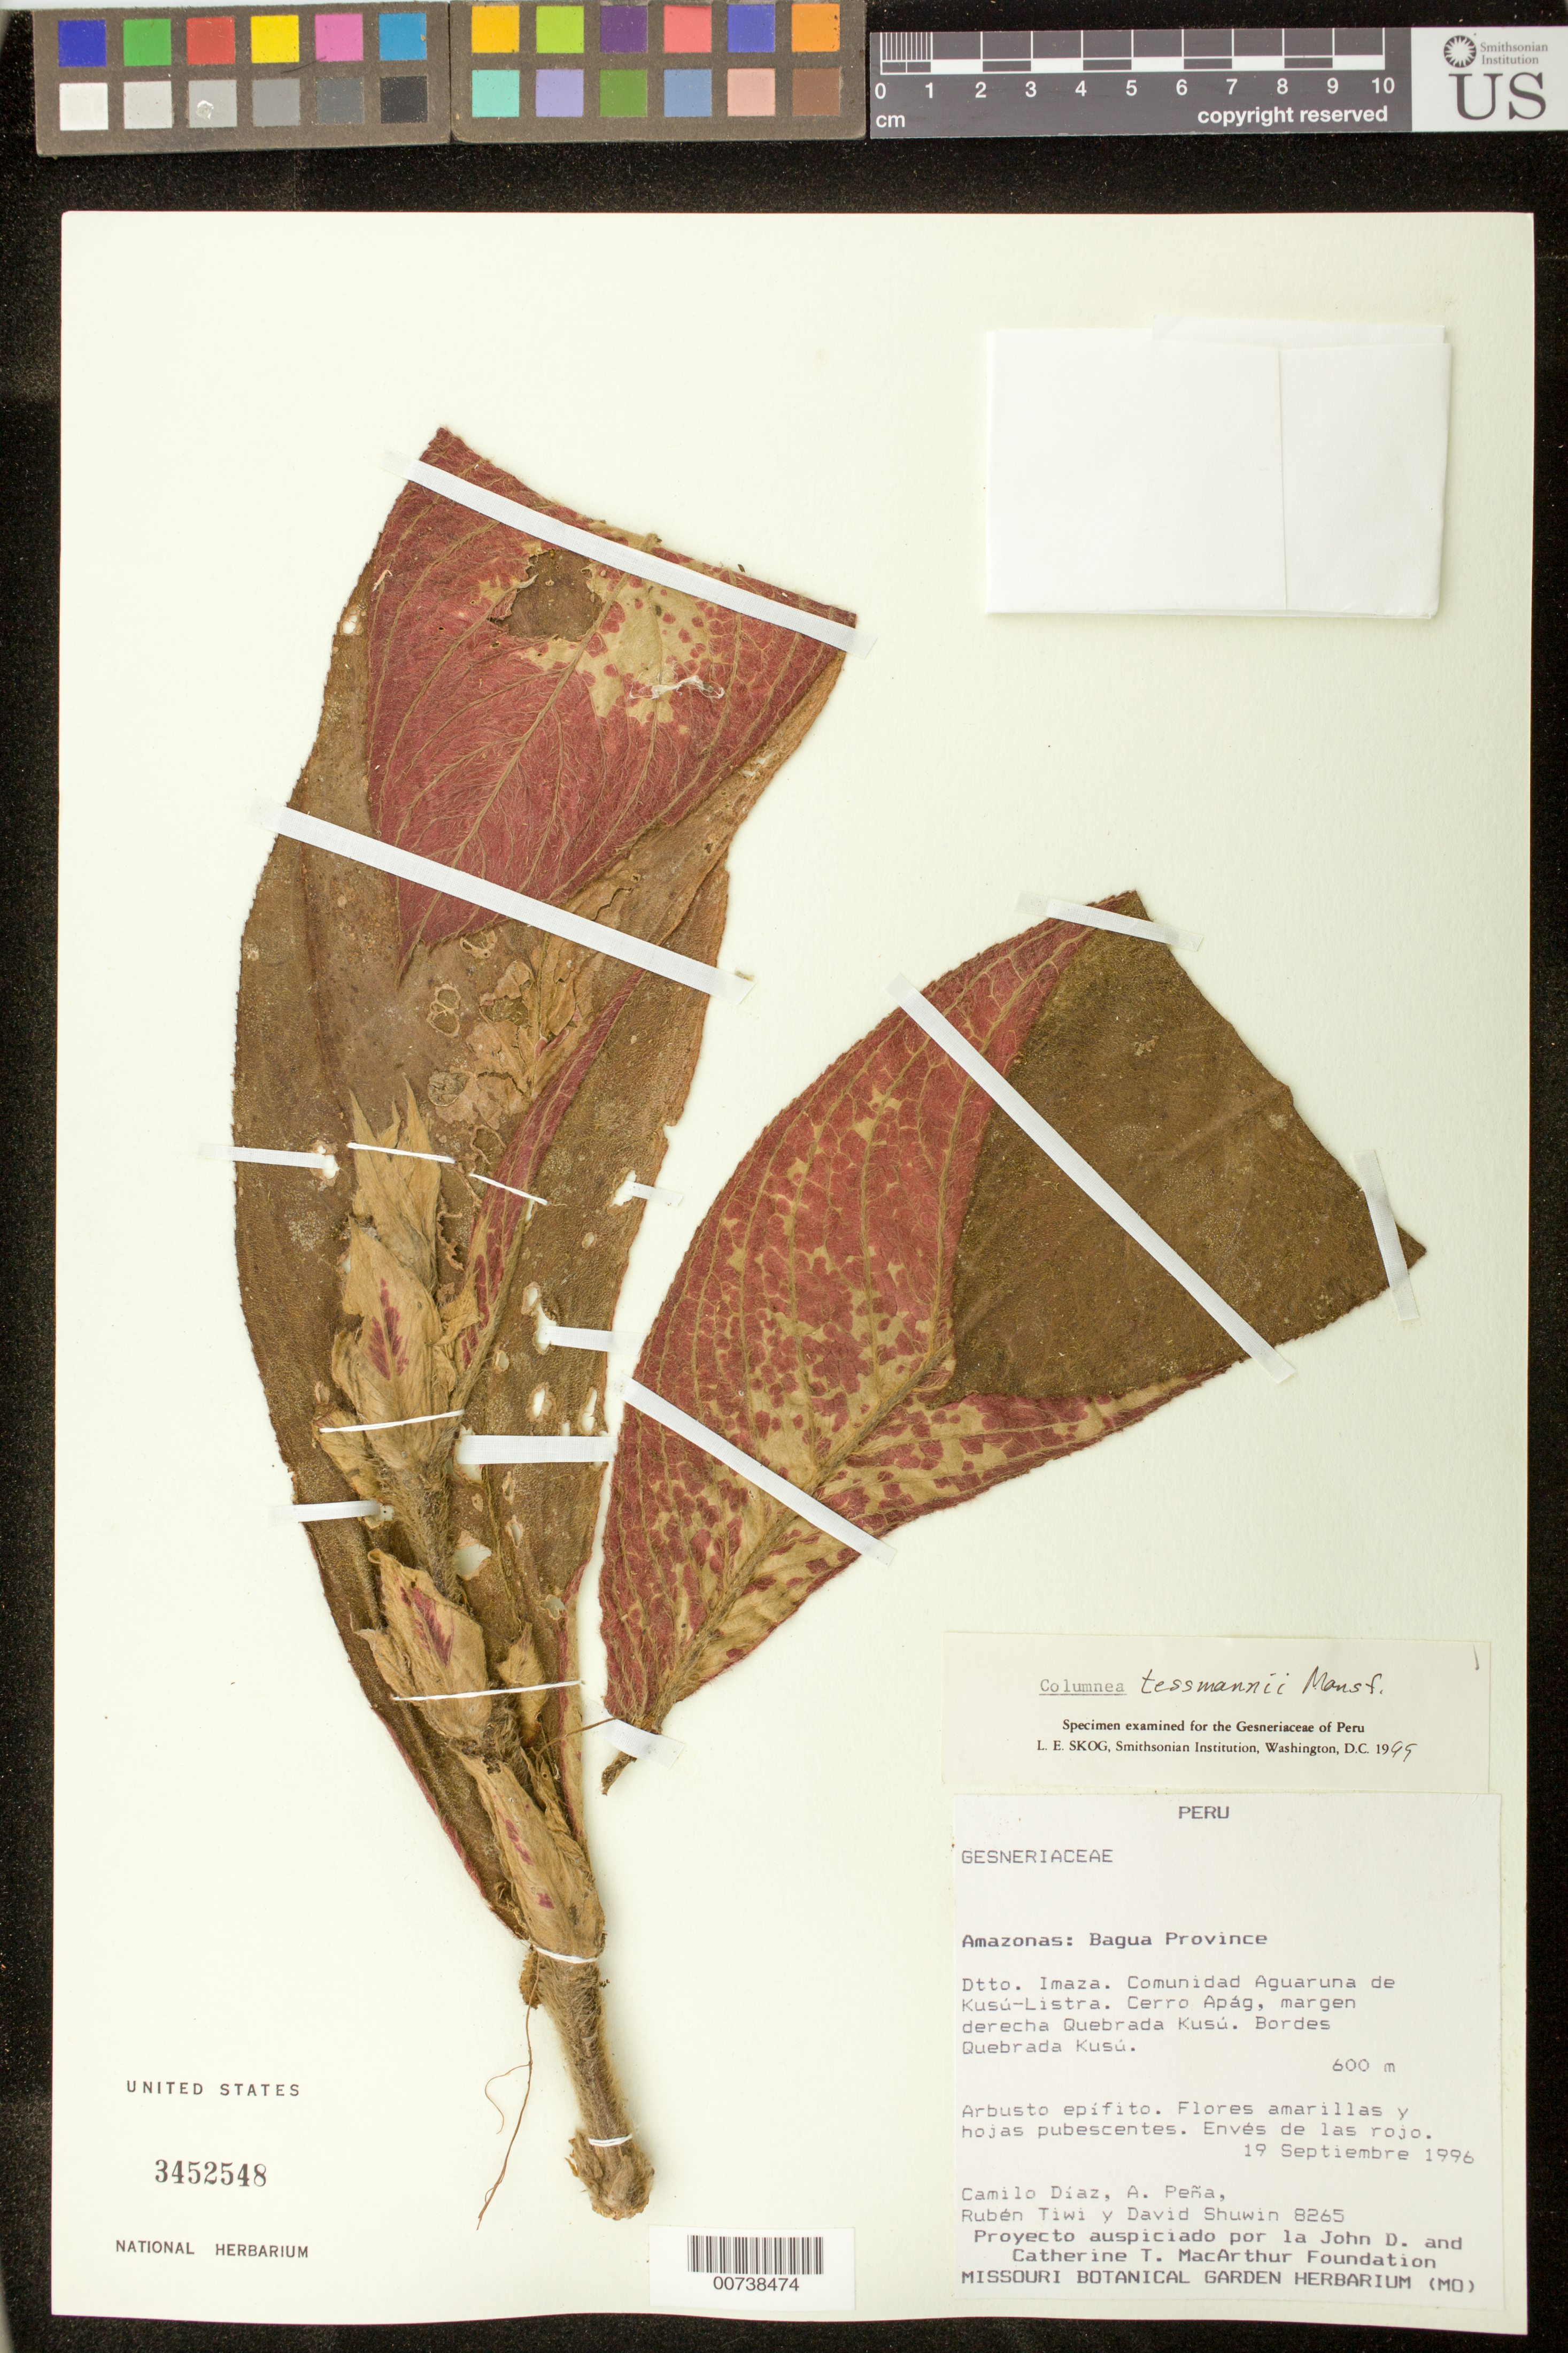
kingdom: Plantae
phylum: Tracheophyta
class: Magnoliopsida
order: Lamiales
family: Gesneriaceae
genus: Columnea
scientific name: Columnea tessmannii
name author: Mansf.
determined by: Skog, Laurence E.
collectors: C. Díaz S., A. Peña, R. Tiwi & D. Shuwin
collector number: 8265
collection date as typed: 19 Sep 1996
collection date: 1996-09-19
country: Peru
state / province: Amazonas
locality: Amazonas: Bagua Province. Dtto. Imaza, comunidad Aguaruna de Kusú-Listra, Cerro Apág, margen derecha Quebrada Kusú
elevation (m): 600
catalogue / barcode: US 3452548